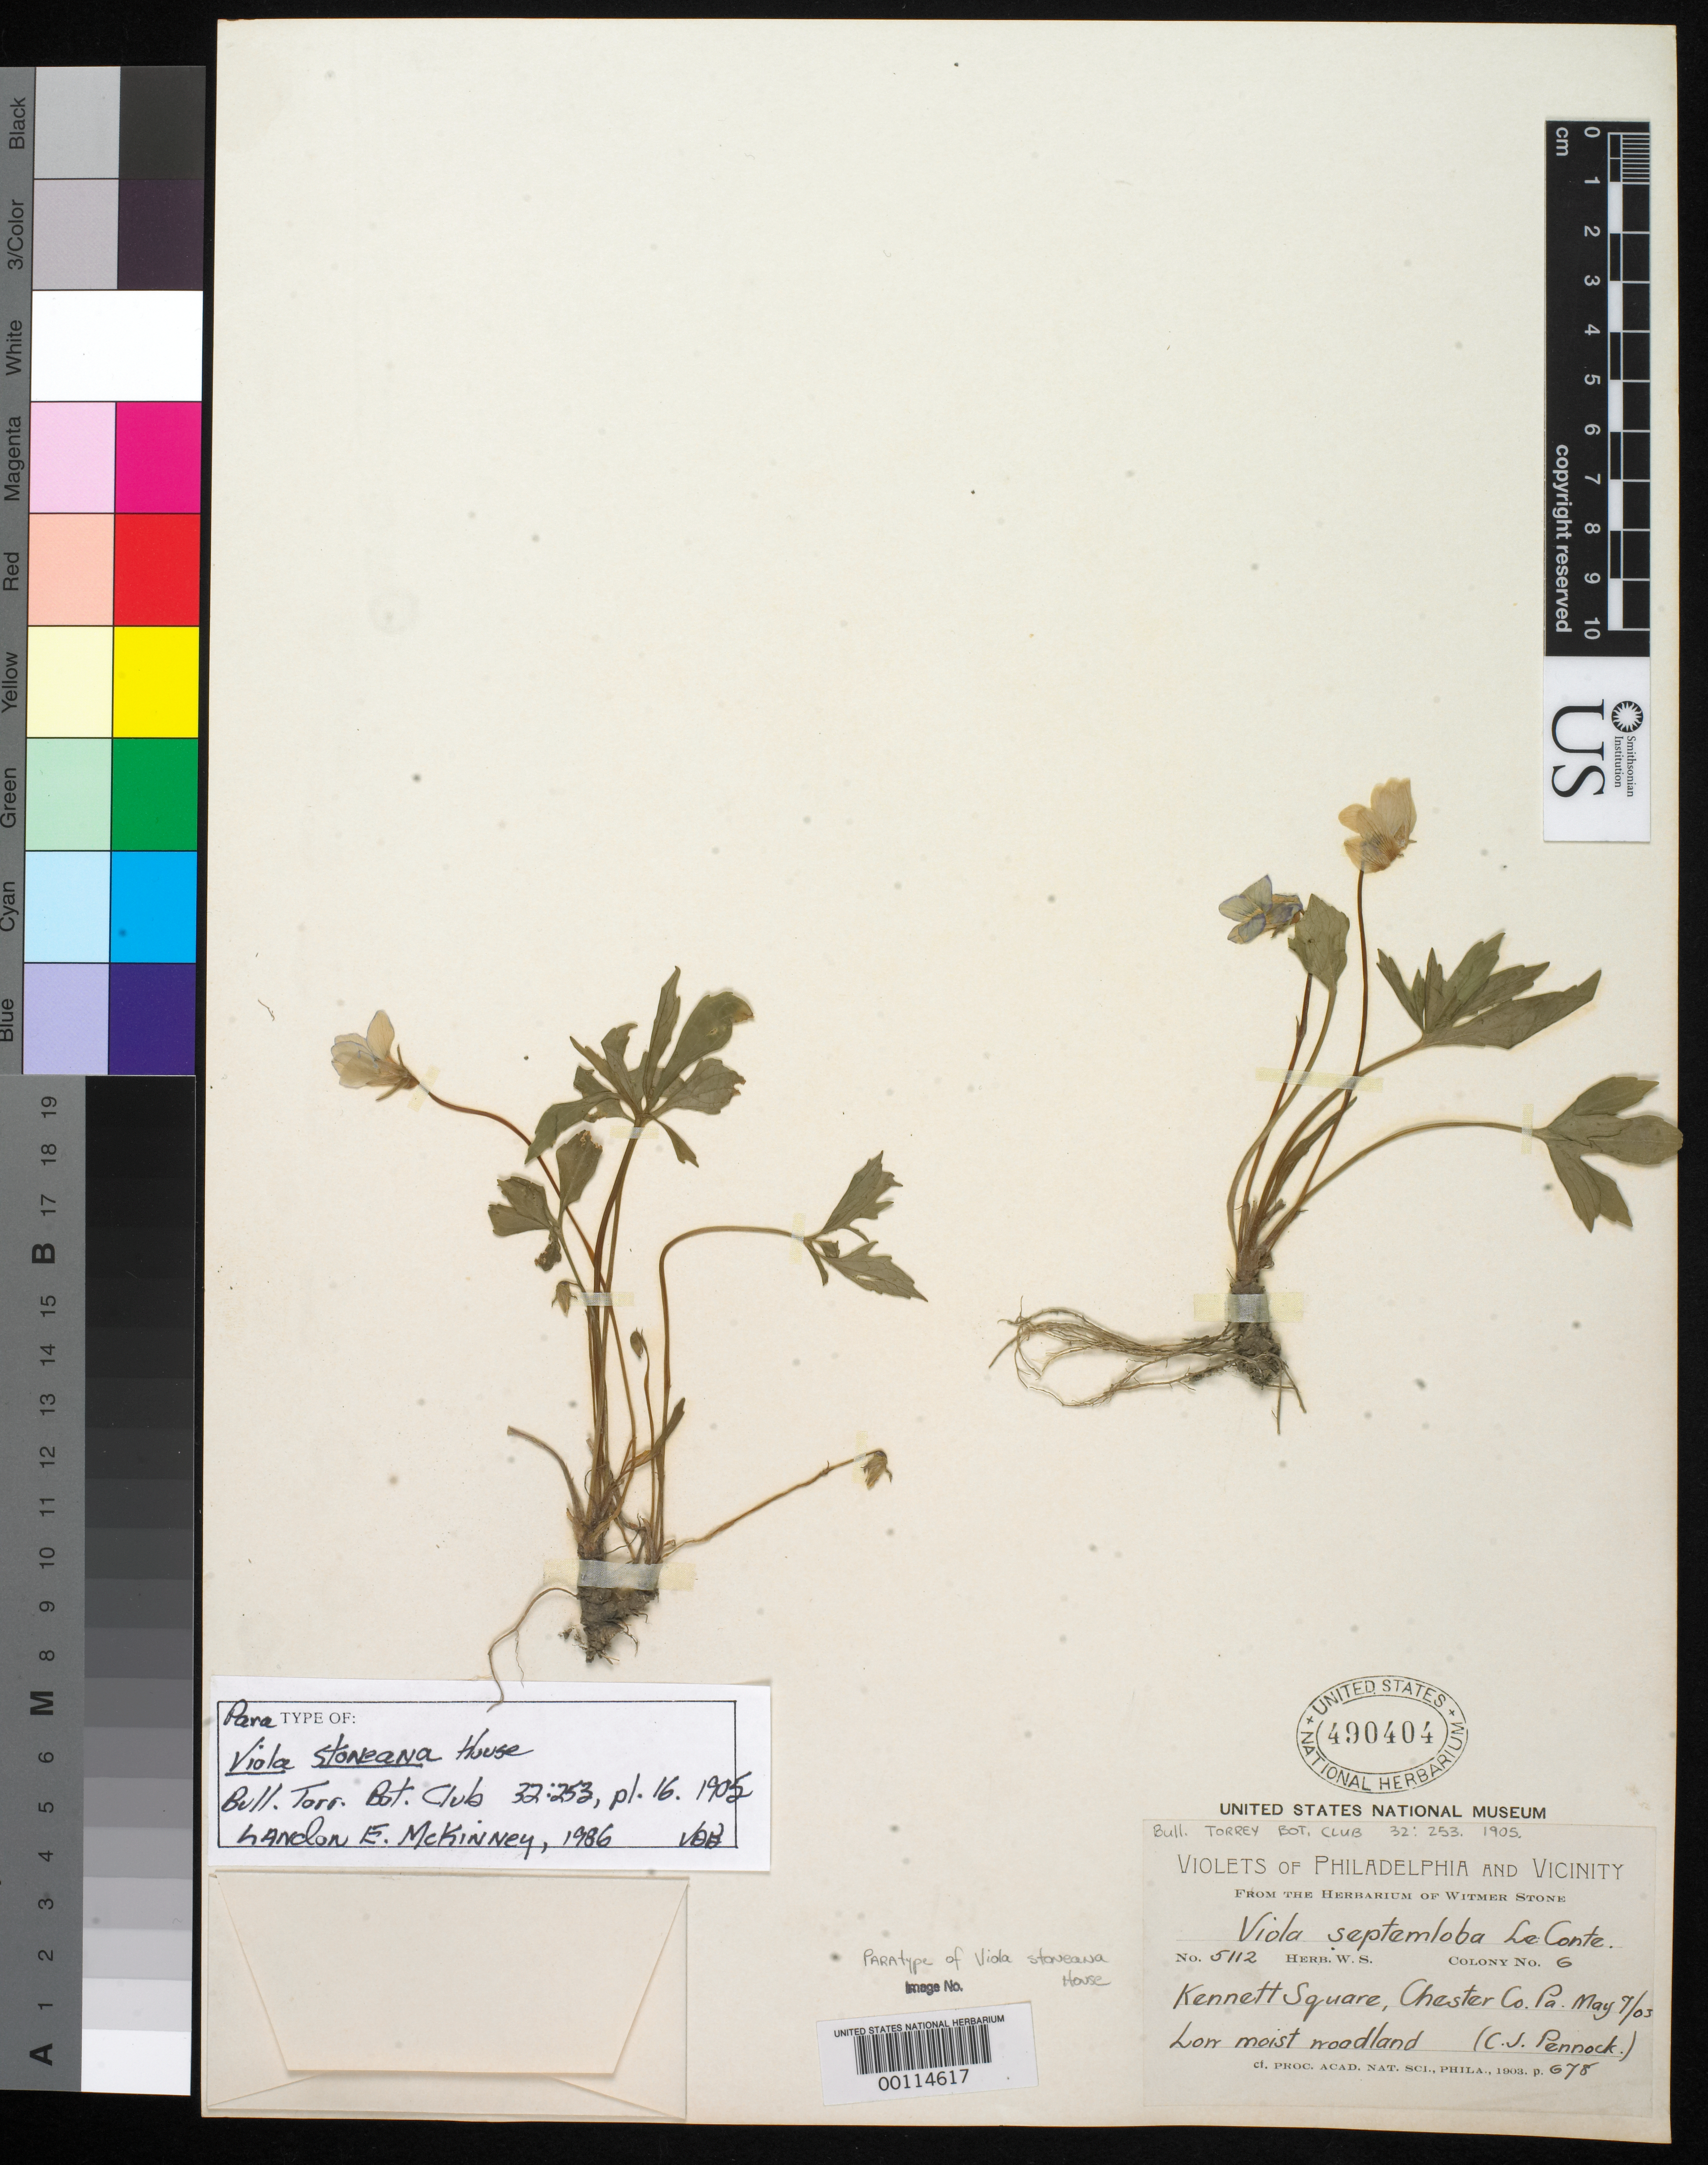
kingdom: Plantae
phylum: Tracheophyta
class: Magnoliopsida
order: Malpighiales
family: Violaceae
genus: Viola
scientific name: Viola stoneana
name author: House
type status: Paratype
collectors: W. Stone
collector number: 5112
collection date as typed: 07 May 1903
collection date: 1903-05-07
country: United States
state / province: Pennsylvania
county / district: Chester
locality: Kennett Square.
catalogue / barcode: US 490404